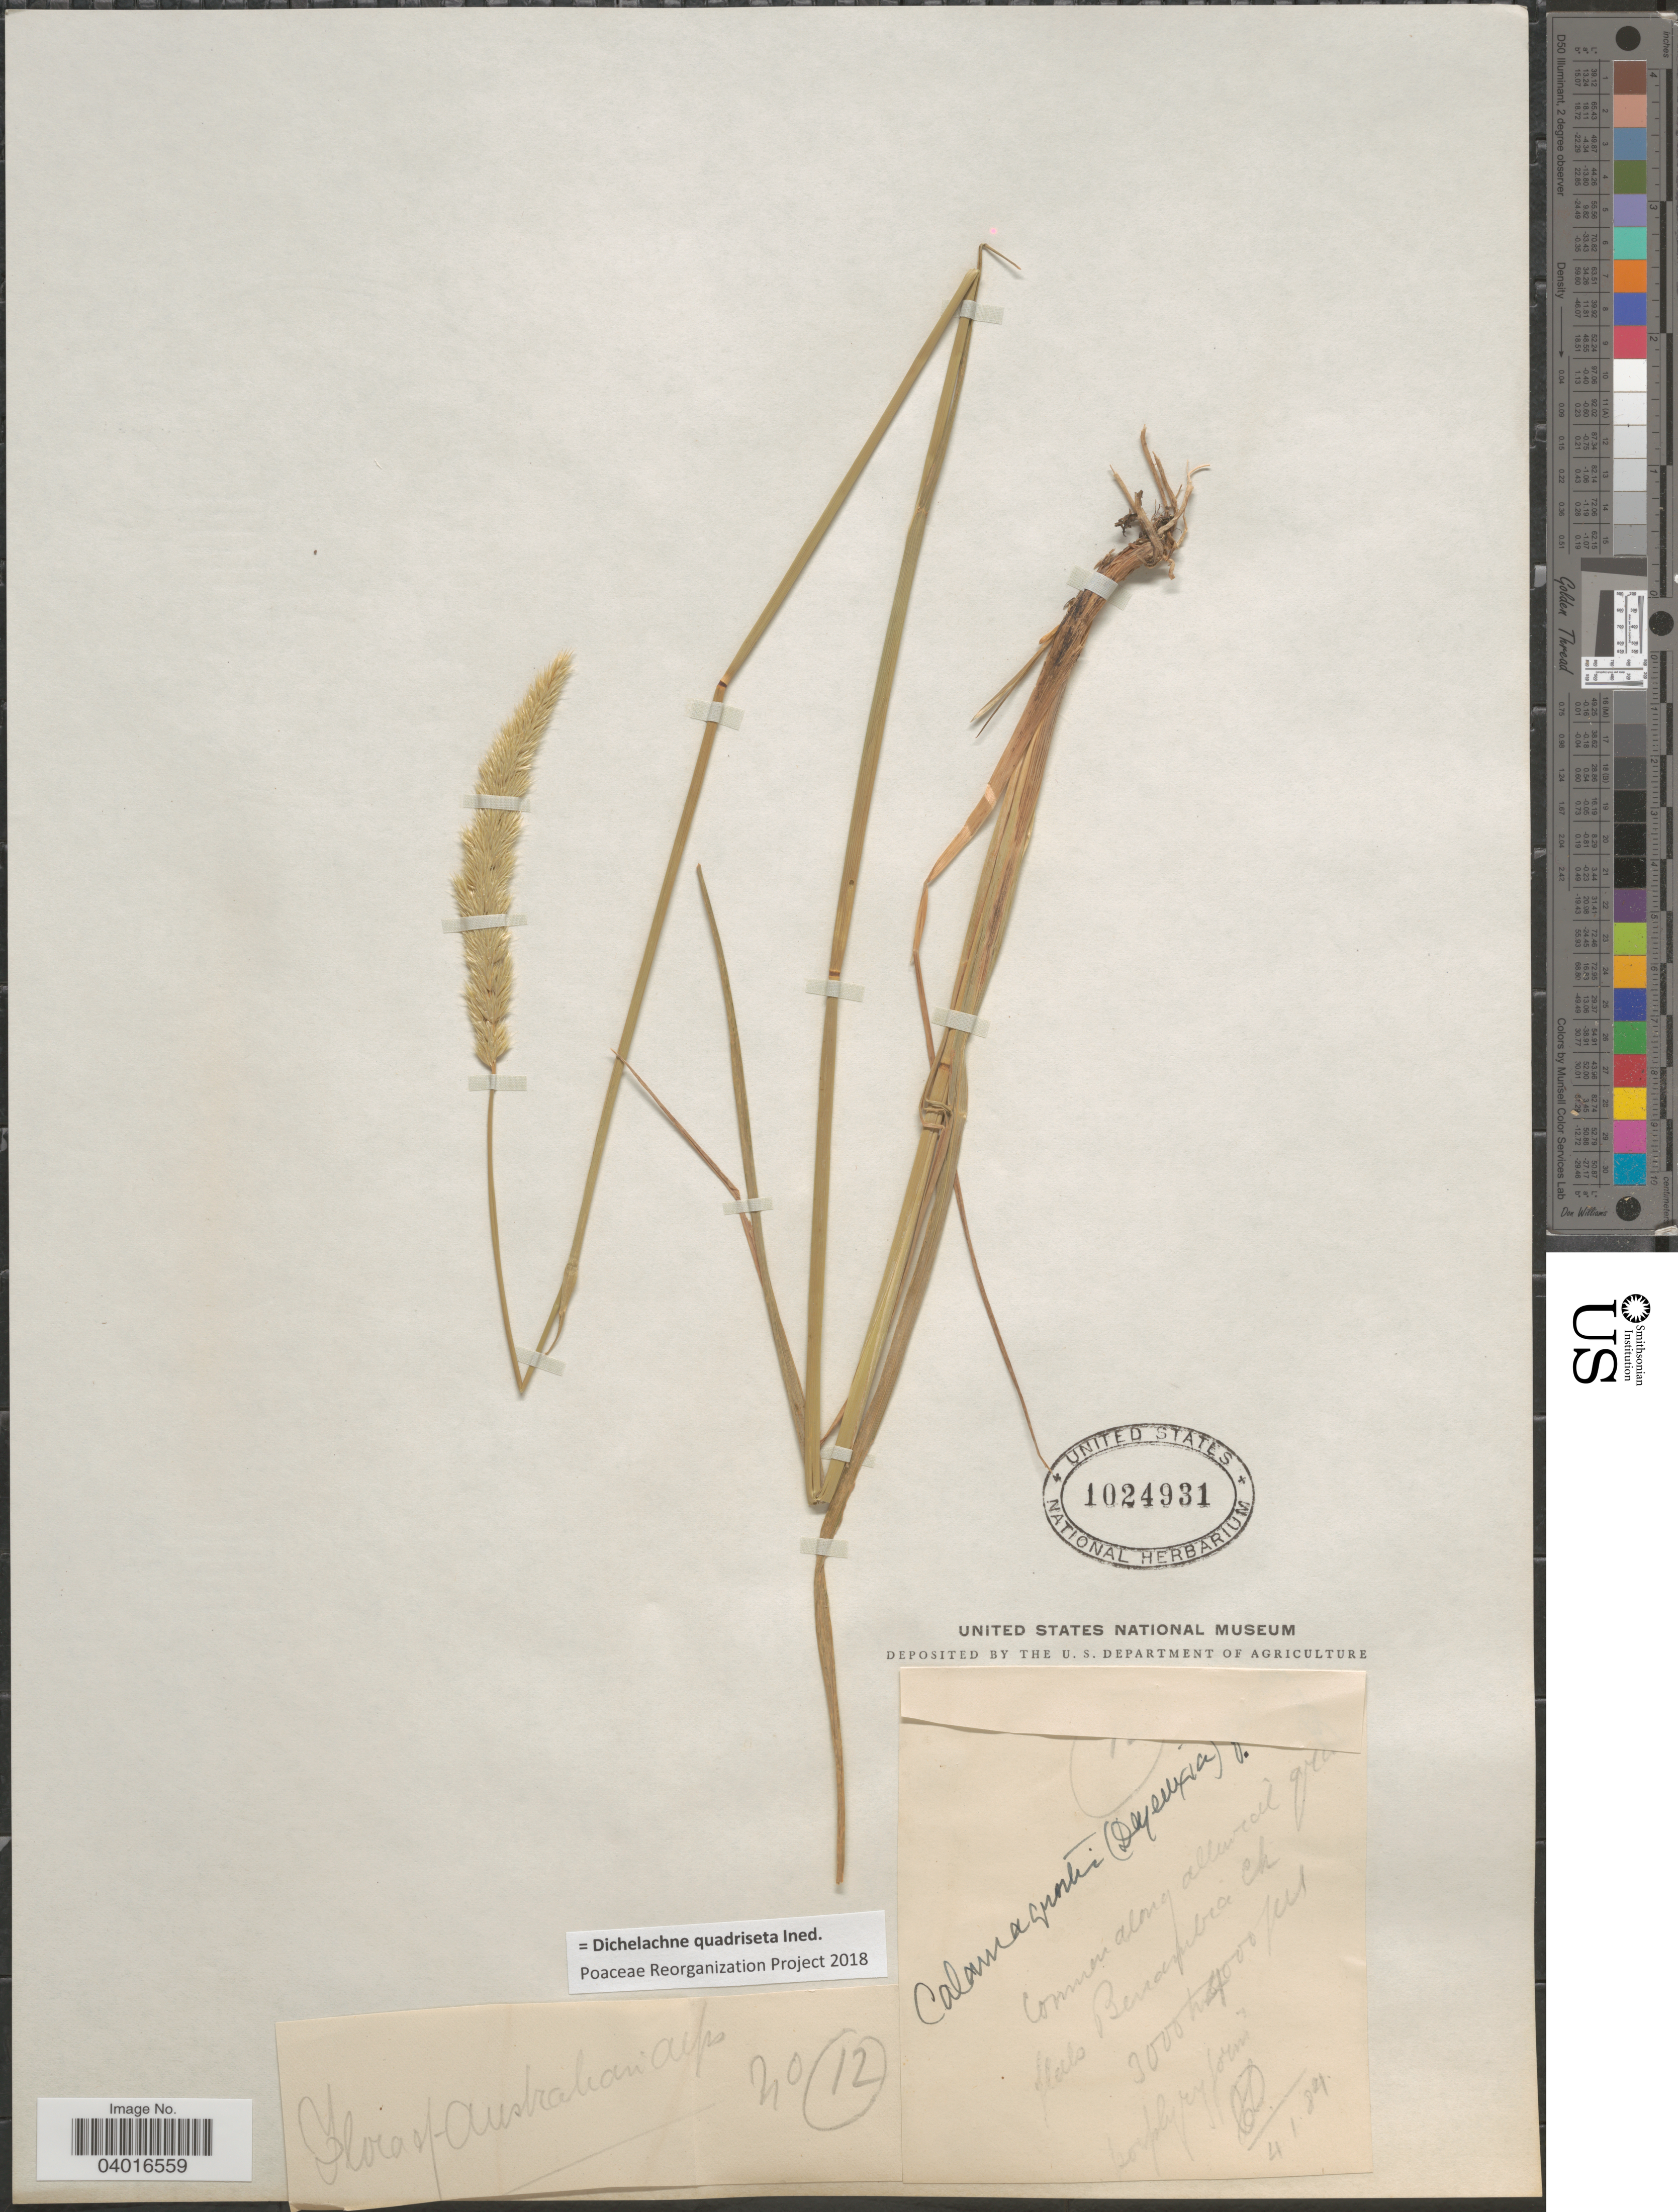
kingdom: Plantae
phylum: Tracheophyta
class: Liliopsida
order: Poales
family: Poaceae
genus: Dichelachne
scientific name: Dichelachne quadriseta ined.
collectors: C. D.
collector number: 12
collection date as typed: Transcribed d/m/y: 4/1/84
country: Australia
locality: Australian Alps. Along alluvial qra [illegible text] flats Benambra Ck.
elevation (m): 914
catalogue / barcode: US 1024931